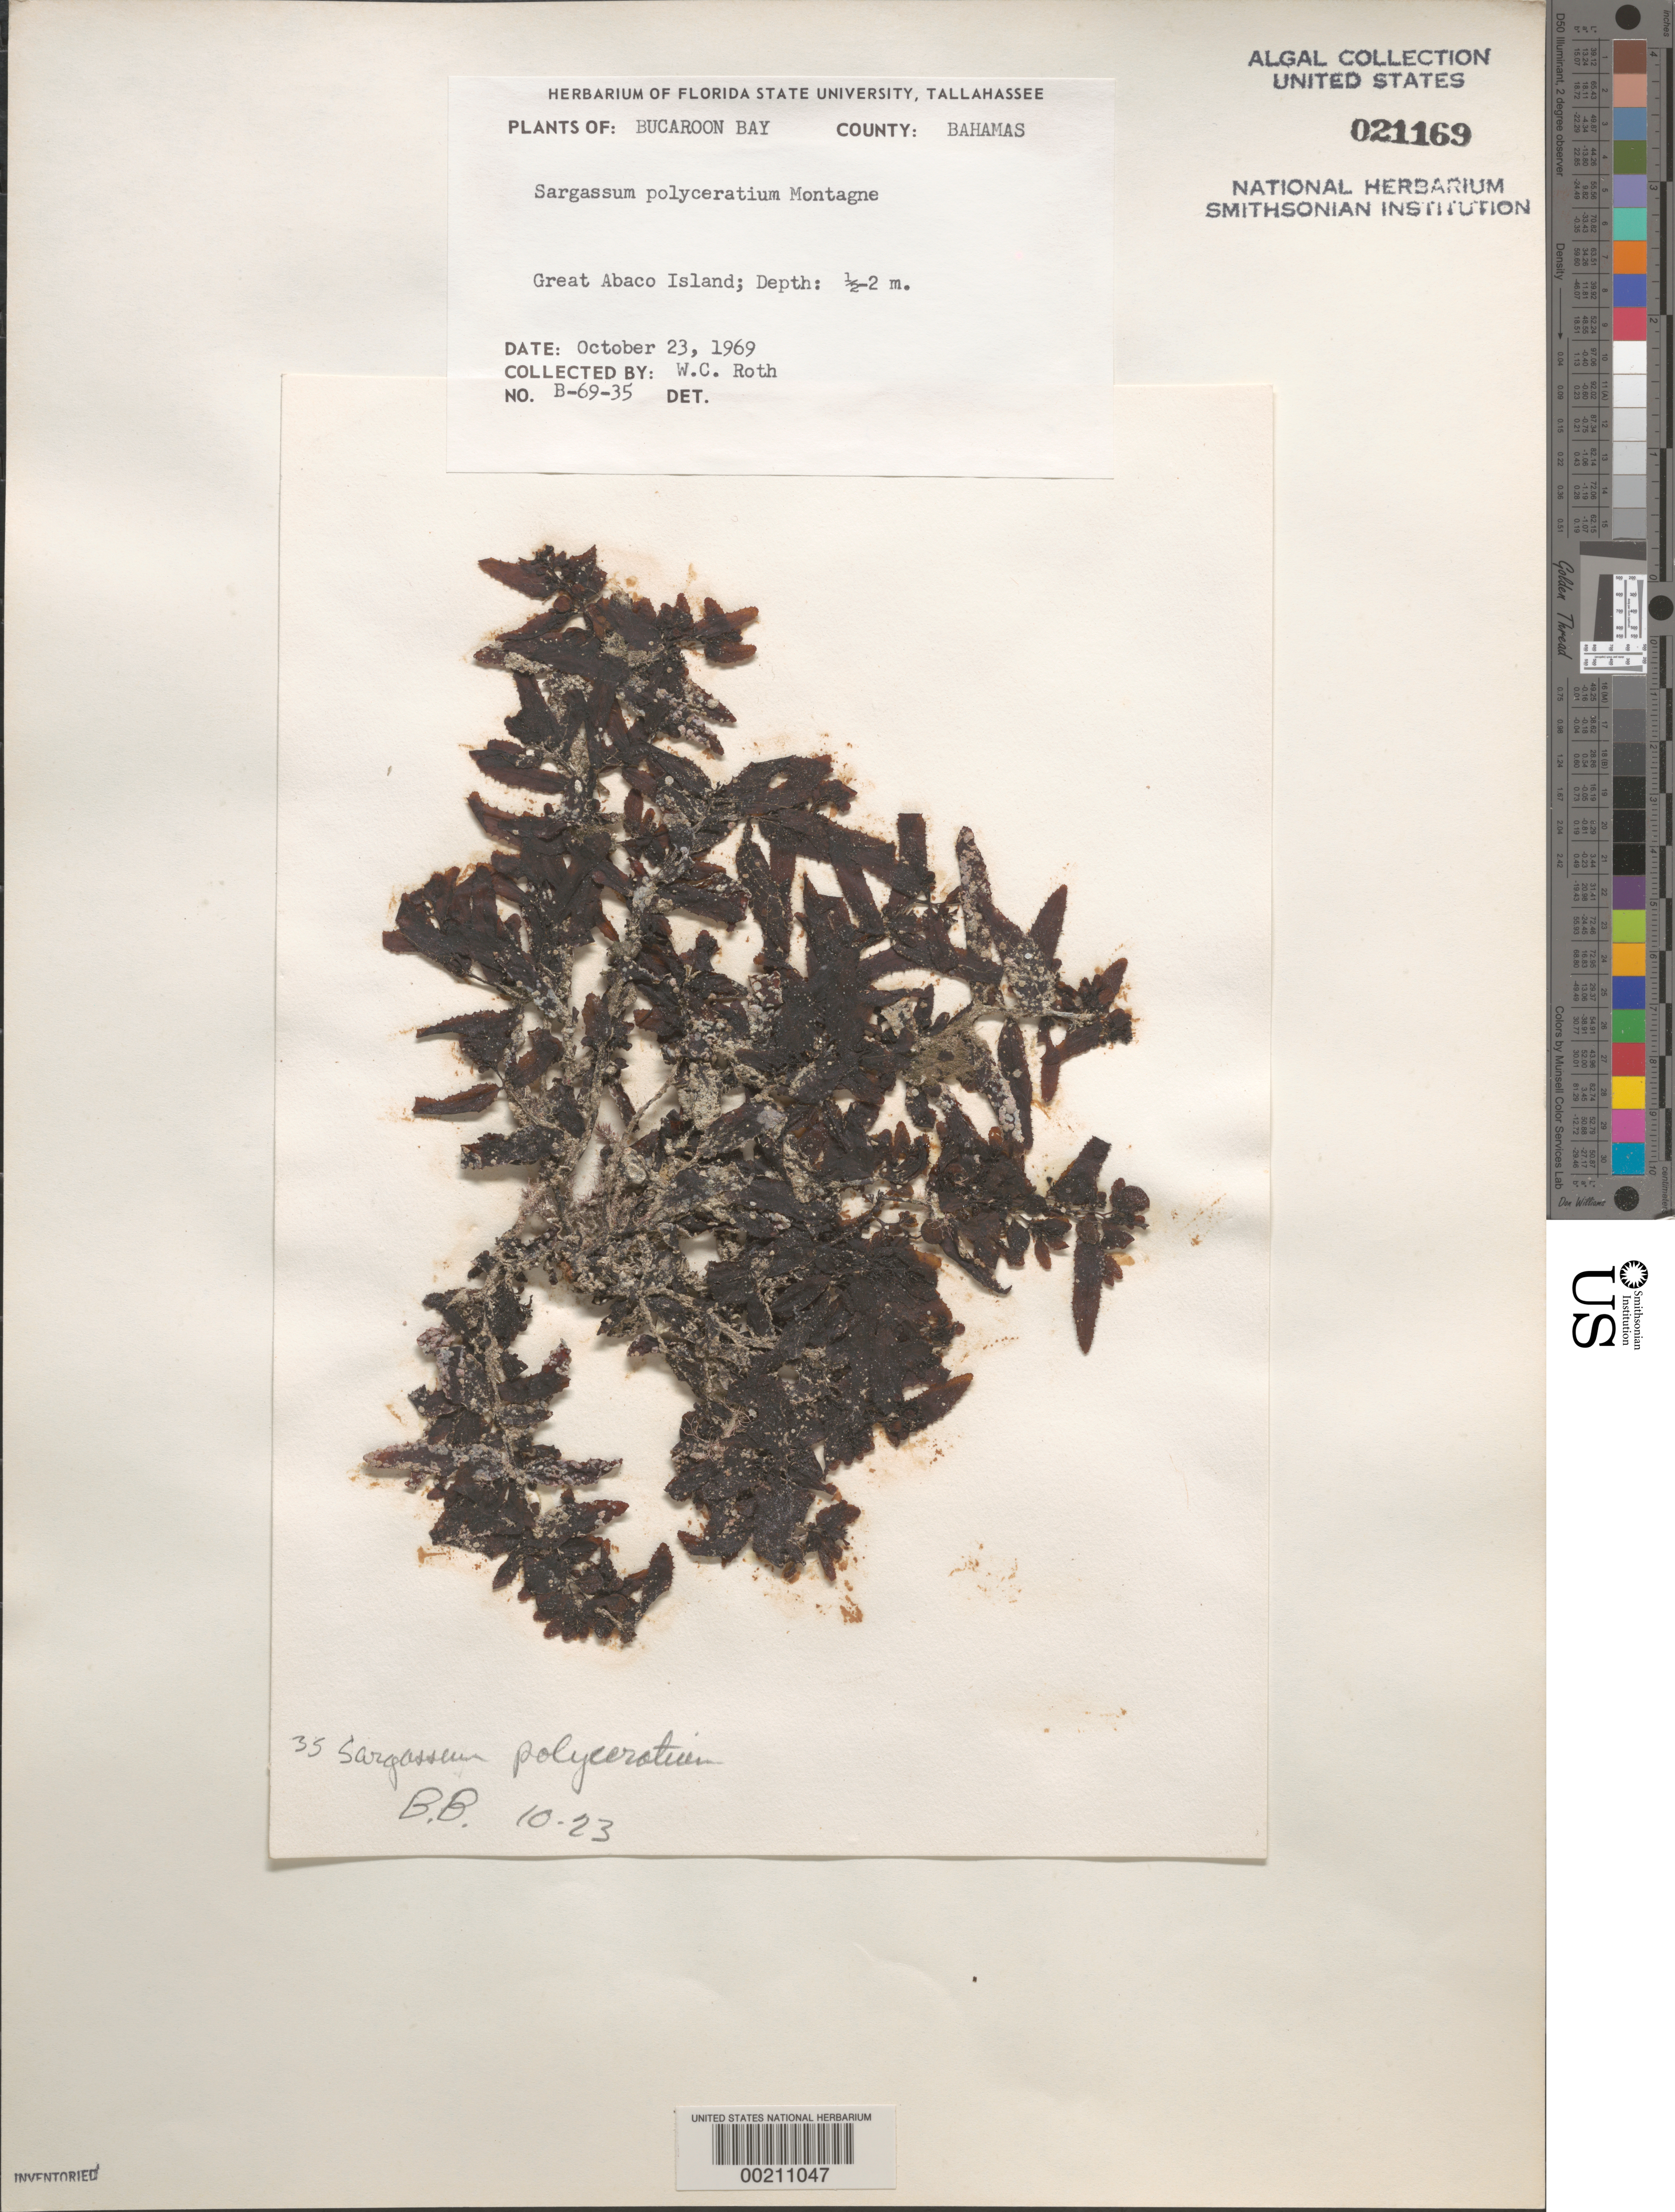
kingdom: Chromista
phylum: Ochrophyta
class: Phaeophyceae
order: Fucales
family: Sargassaceae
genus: Sargassum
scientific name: Sargassum polyceratium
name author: Mont.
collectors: W. C. Roth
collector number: B-69-35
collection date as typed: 23 Oct 1969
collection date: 1969-10-23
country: Bahamas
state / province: Abaco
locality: Buckaroon bay, great abaco island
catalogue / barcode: US 21169